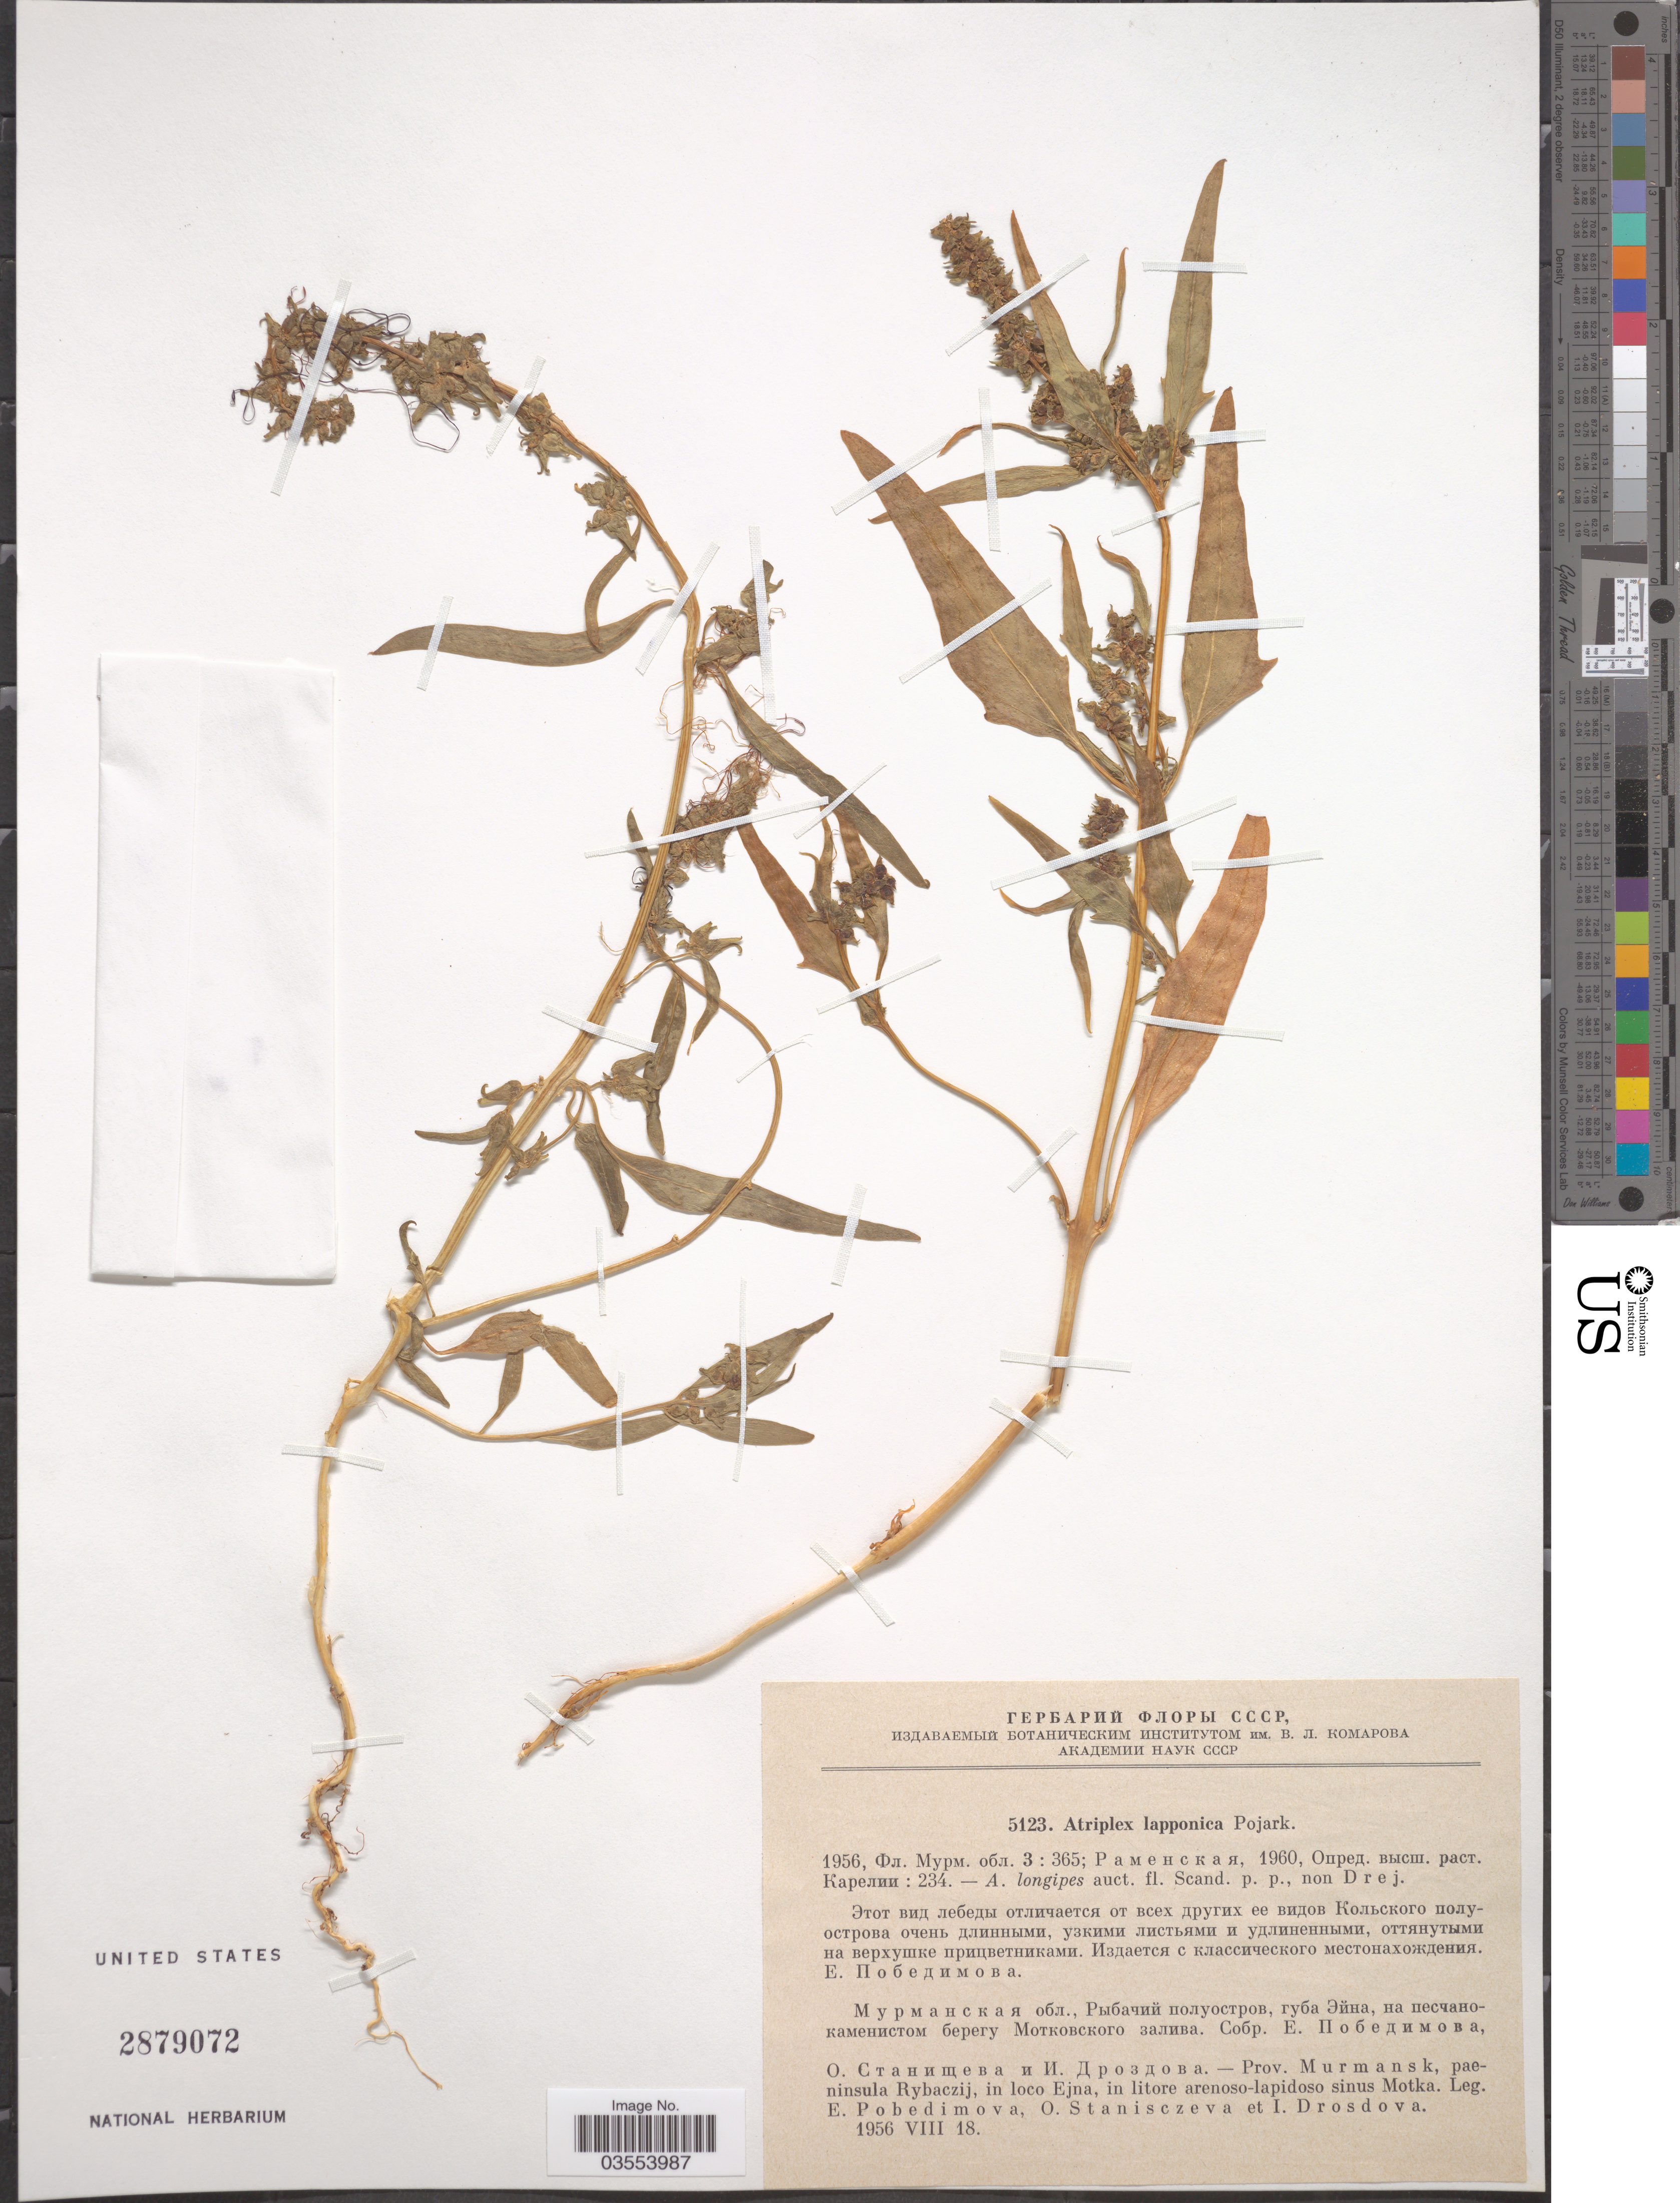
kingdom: Plantae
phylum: Tracheophyta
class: Magnoliopsida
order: Caryophyllales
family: Amaranthaceae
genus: Atriplex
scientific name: Atriplex lapponica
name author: Pojark.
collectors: E. Pobedimova, O. Stanisczeva & I. Drosdova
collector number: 5123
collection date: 1956-08-18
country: Russian Federation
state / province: Murmansk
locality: Paeninsula Rybaczij, in loco Ejna, in litore arenoso-lapidoso sinus Motka.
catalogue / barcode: US 2879072